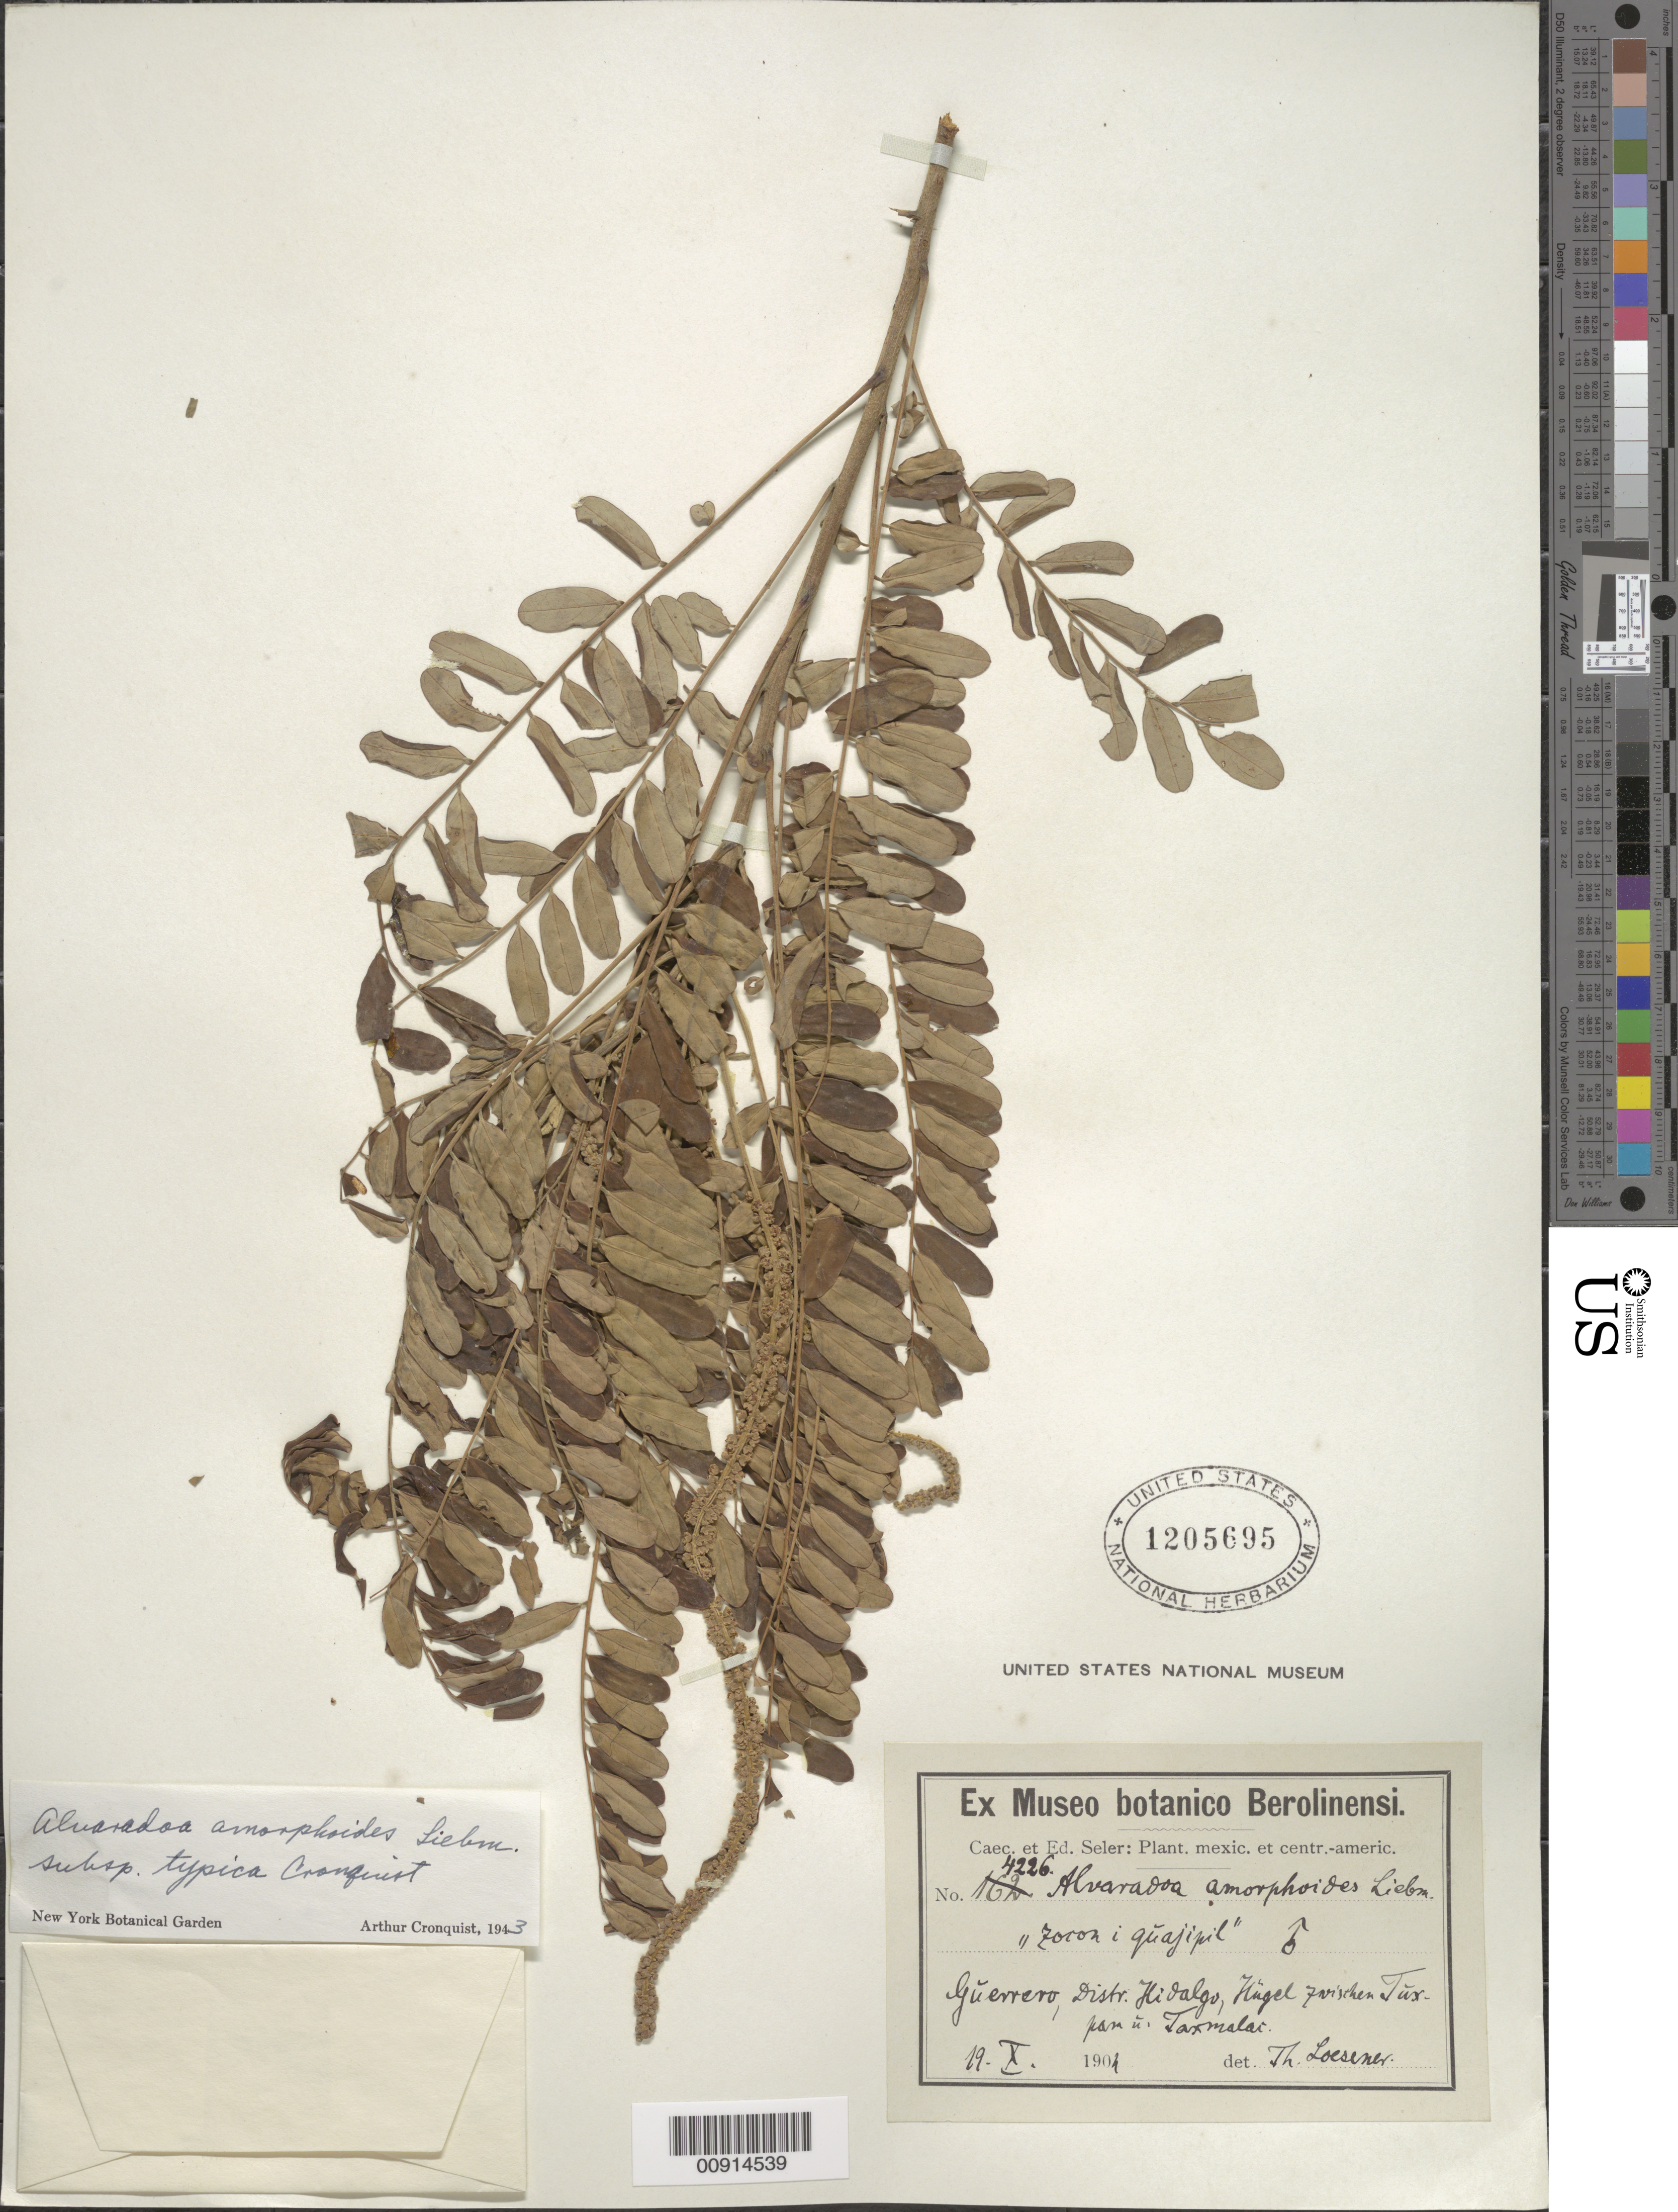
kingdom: Plantae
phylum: Tracheophyta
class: Magnoliopsida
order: Picramniales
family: Picramniaceae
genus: Alvaradoa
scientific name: Alvaradoa amorphoides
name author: Liebm.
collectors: C. Seler & E. G. Seler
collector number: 4226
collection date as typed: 19 Oct 1902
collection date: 1902-10-19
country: Mexico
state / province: Guerrero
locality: Guerrero, Distr. Hidalgo, Hügel zwischen Tuxpan n. Taxmalac.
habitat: Hügel.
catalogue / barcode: US 1205695